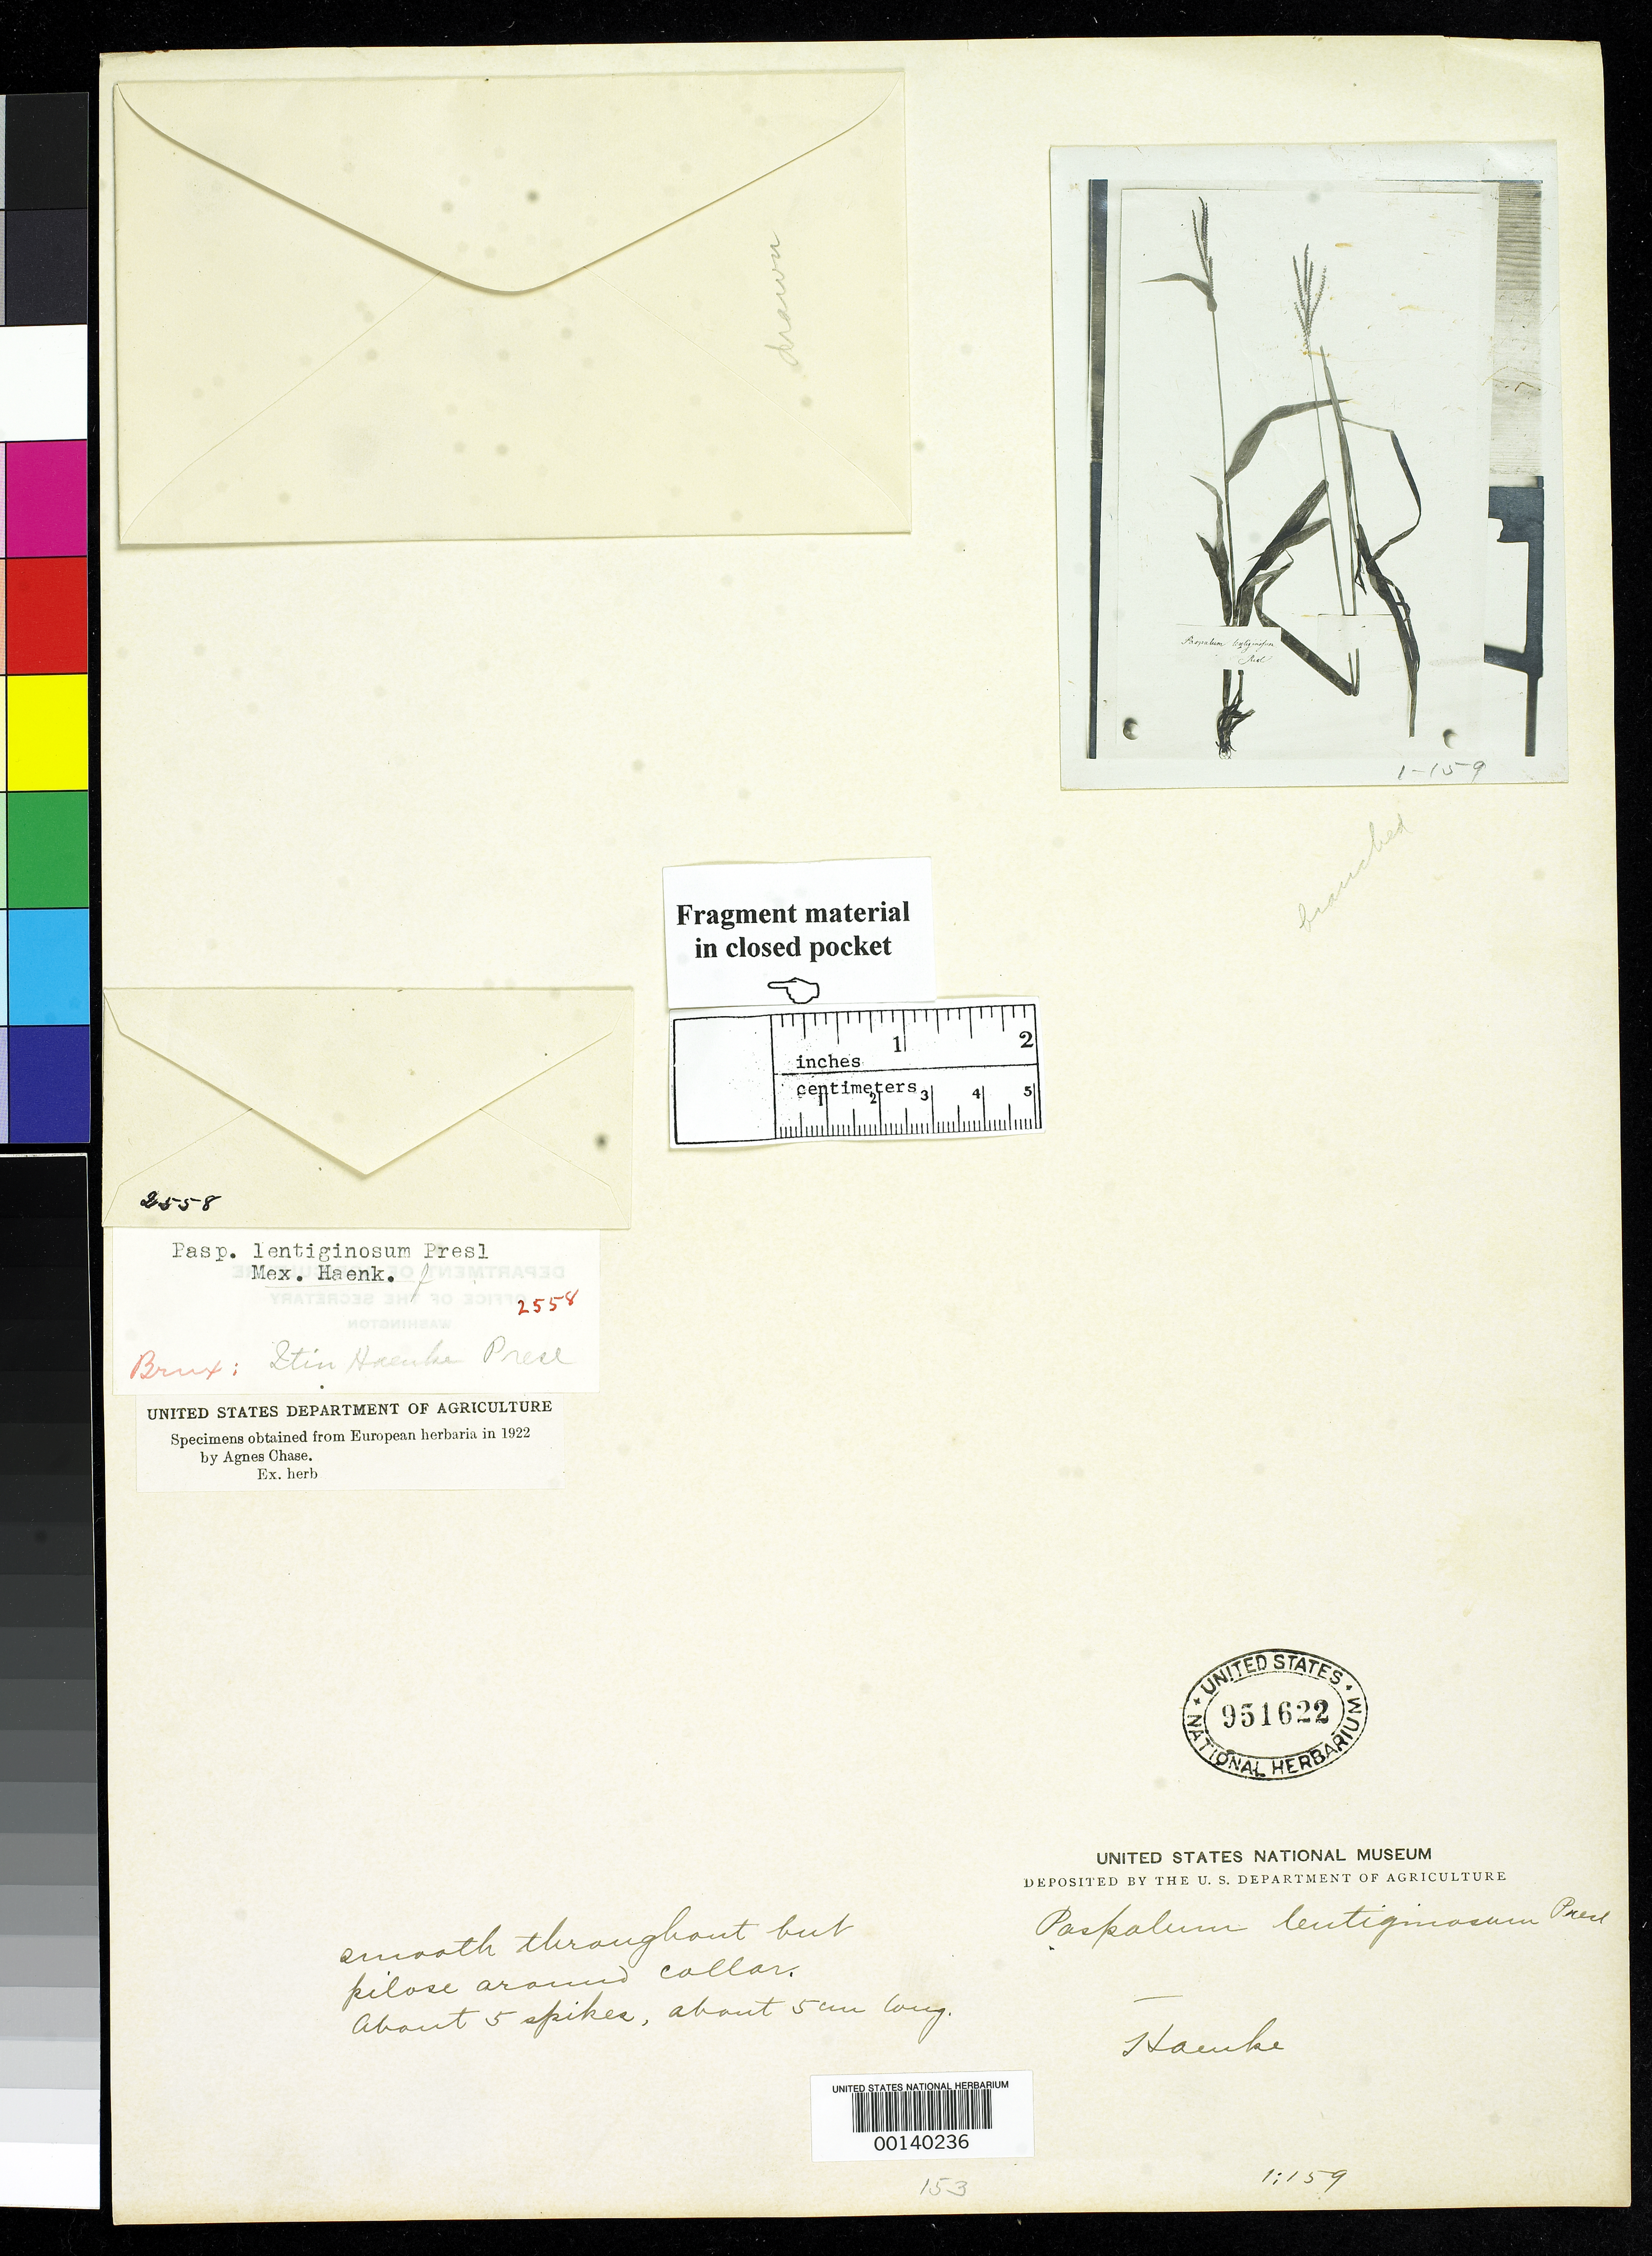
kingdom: Plantae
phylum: Tracheophyta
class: Liliopsida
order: Poales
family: Poaceae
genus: Paspalum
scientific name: Paspalum lentiginosum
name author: J. Presl in C. Presl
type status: Type Fragment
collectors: T. P. X. Haenke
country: Mexico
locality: E of Monserrat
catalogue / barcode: US 951622